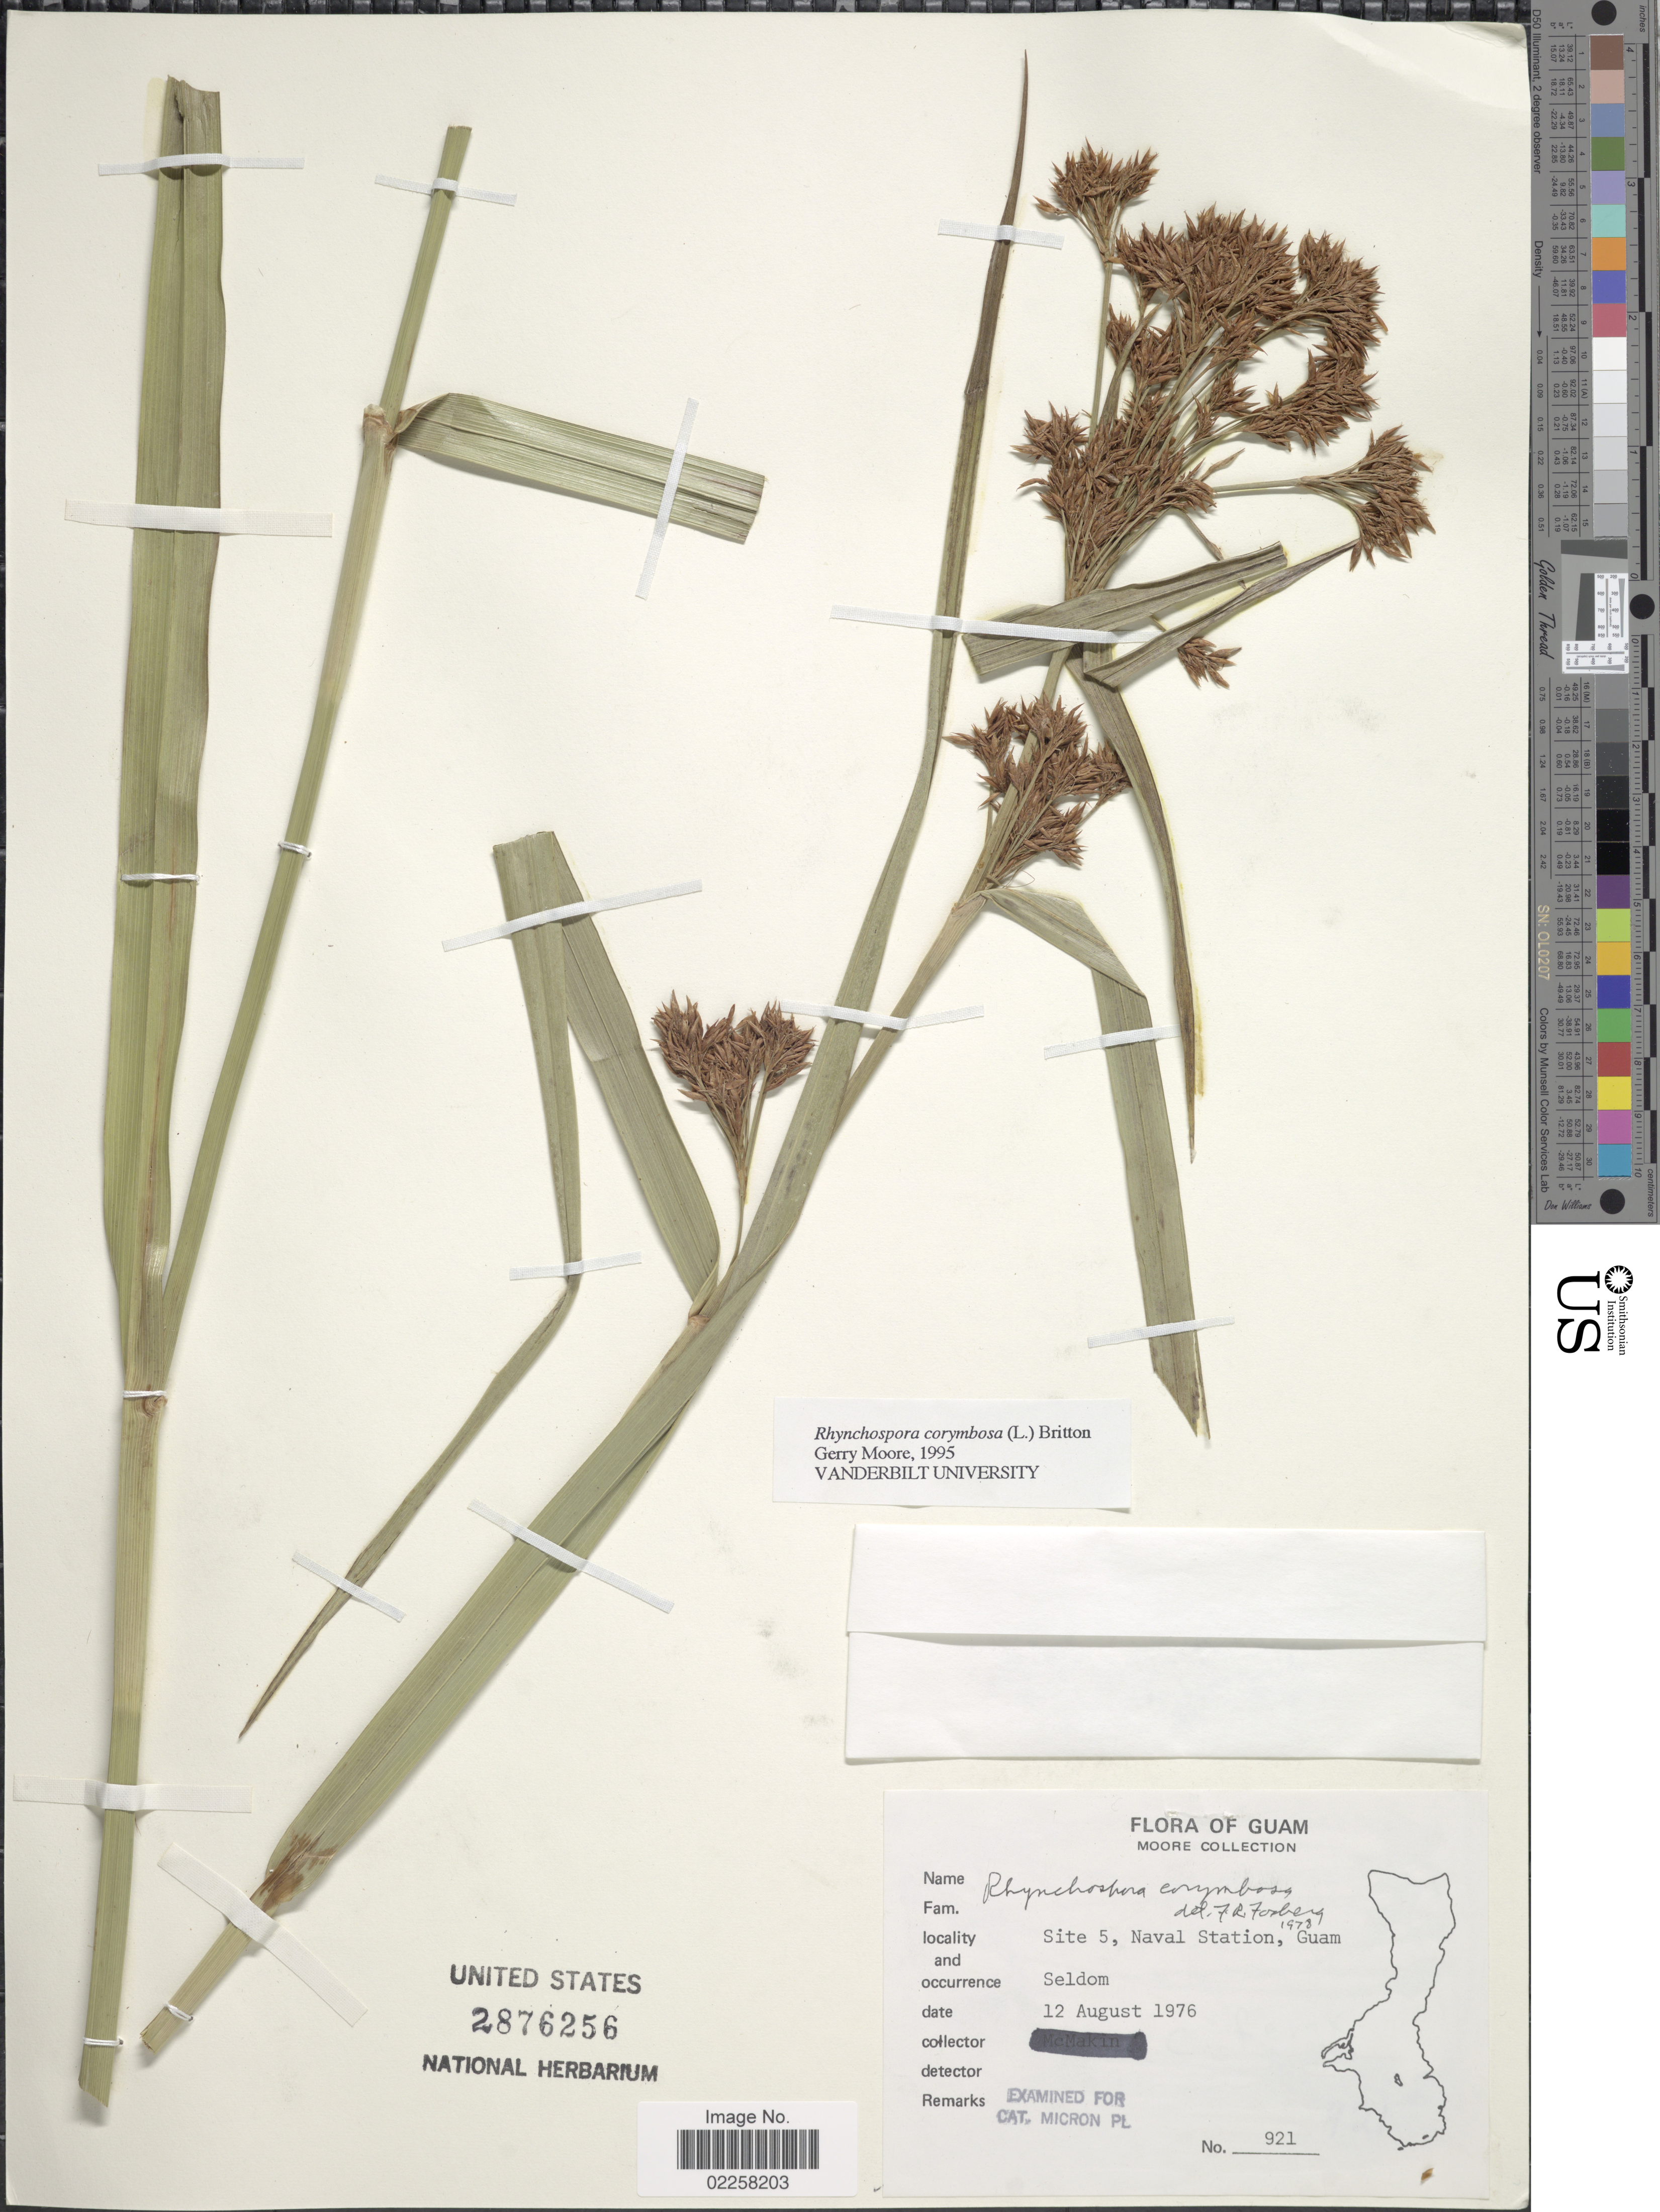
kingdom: Plantae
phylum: Tracheophyta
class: Liliopsida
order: Poales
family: Cyperaceae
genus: Rhynchospora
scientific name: Rhynchospora corymbosa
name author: (L.) Britton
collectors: ex herb. Moore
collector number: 921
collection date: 1976-08-12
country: Guam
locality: Site 5, Naval Station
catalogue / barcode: US 2876256